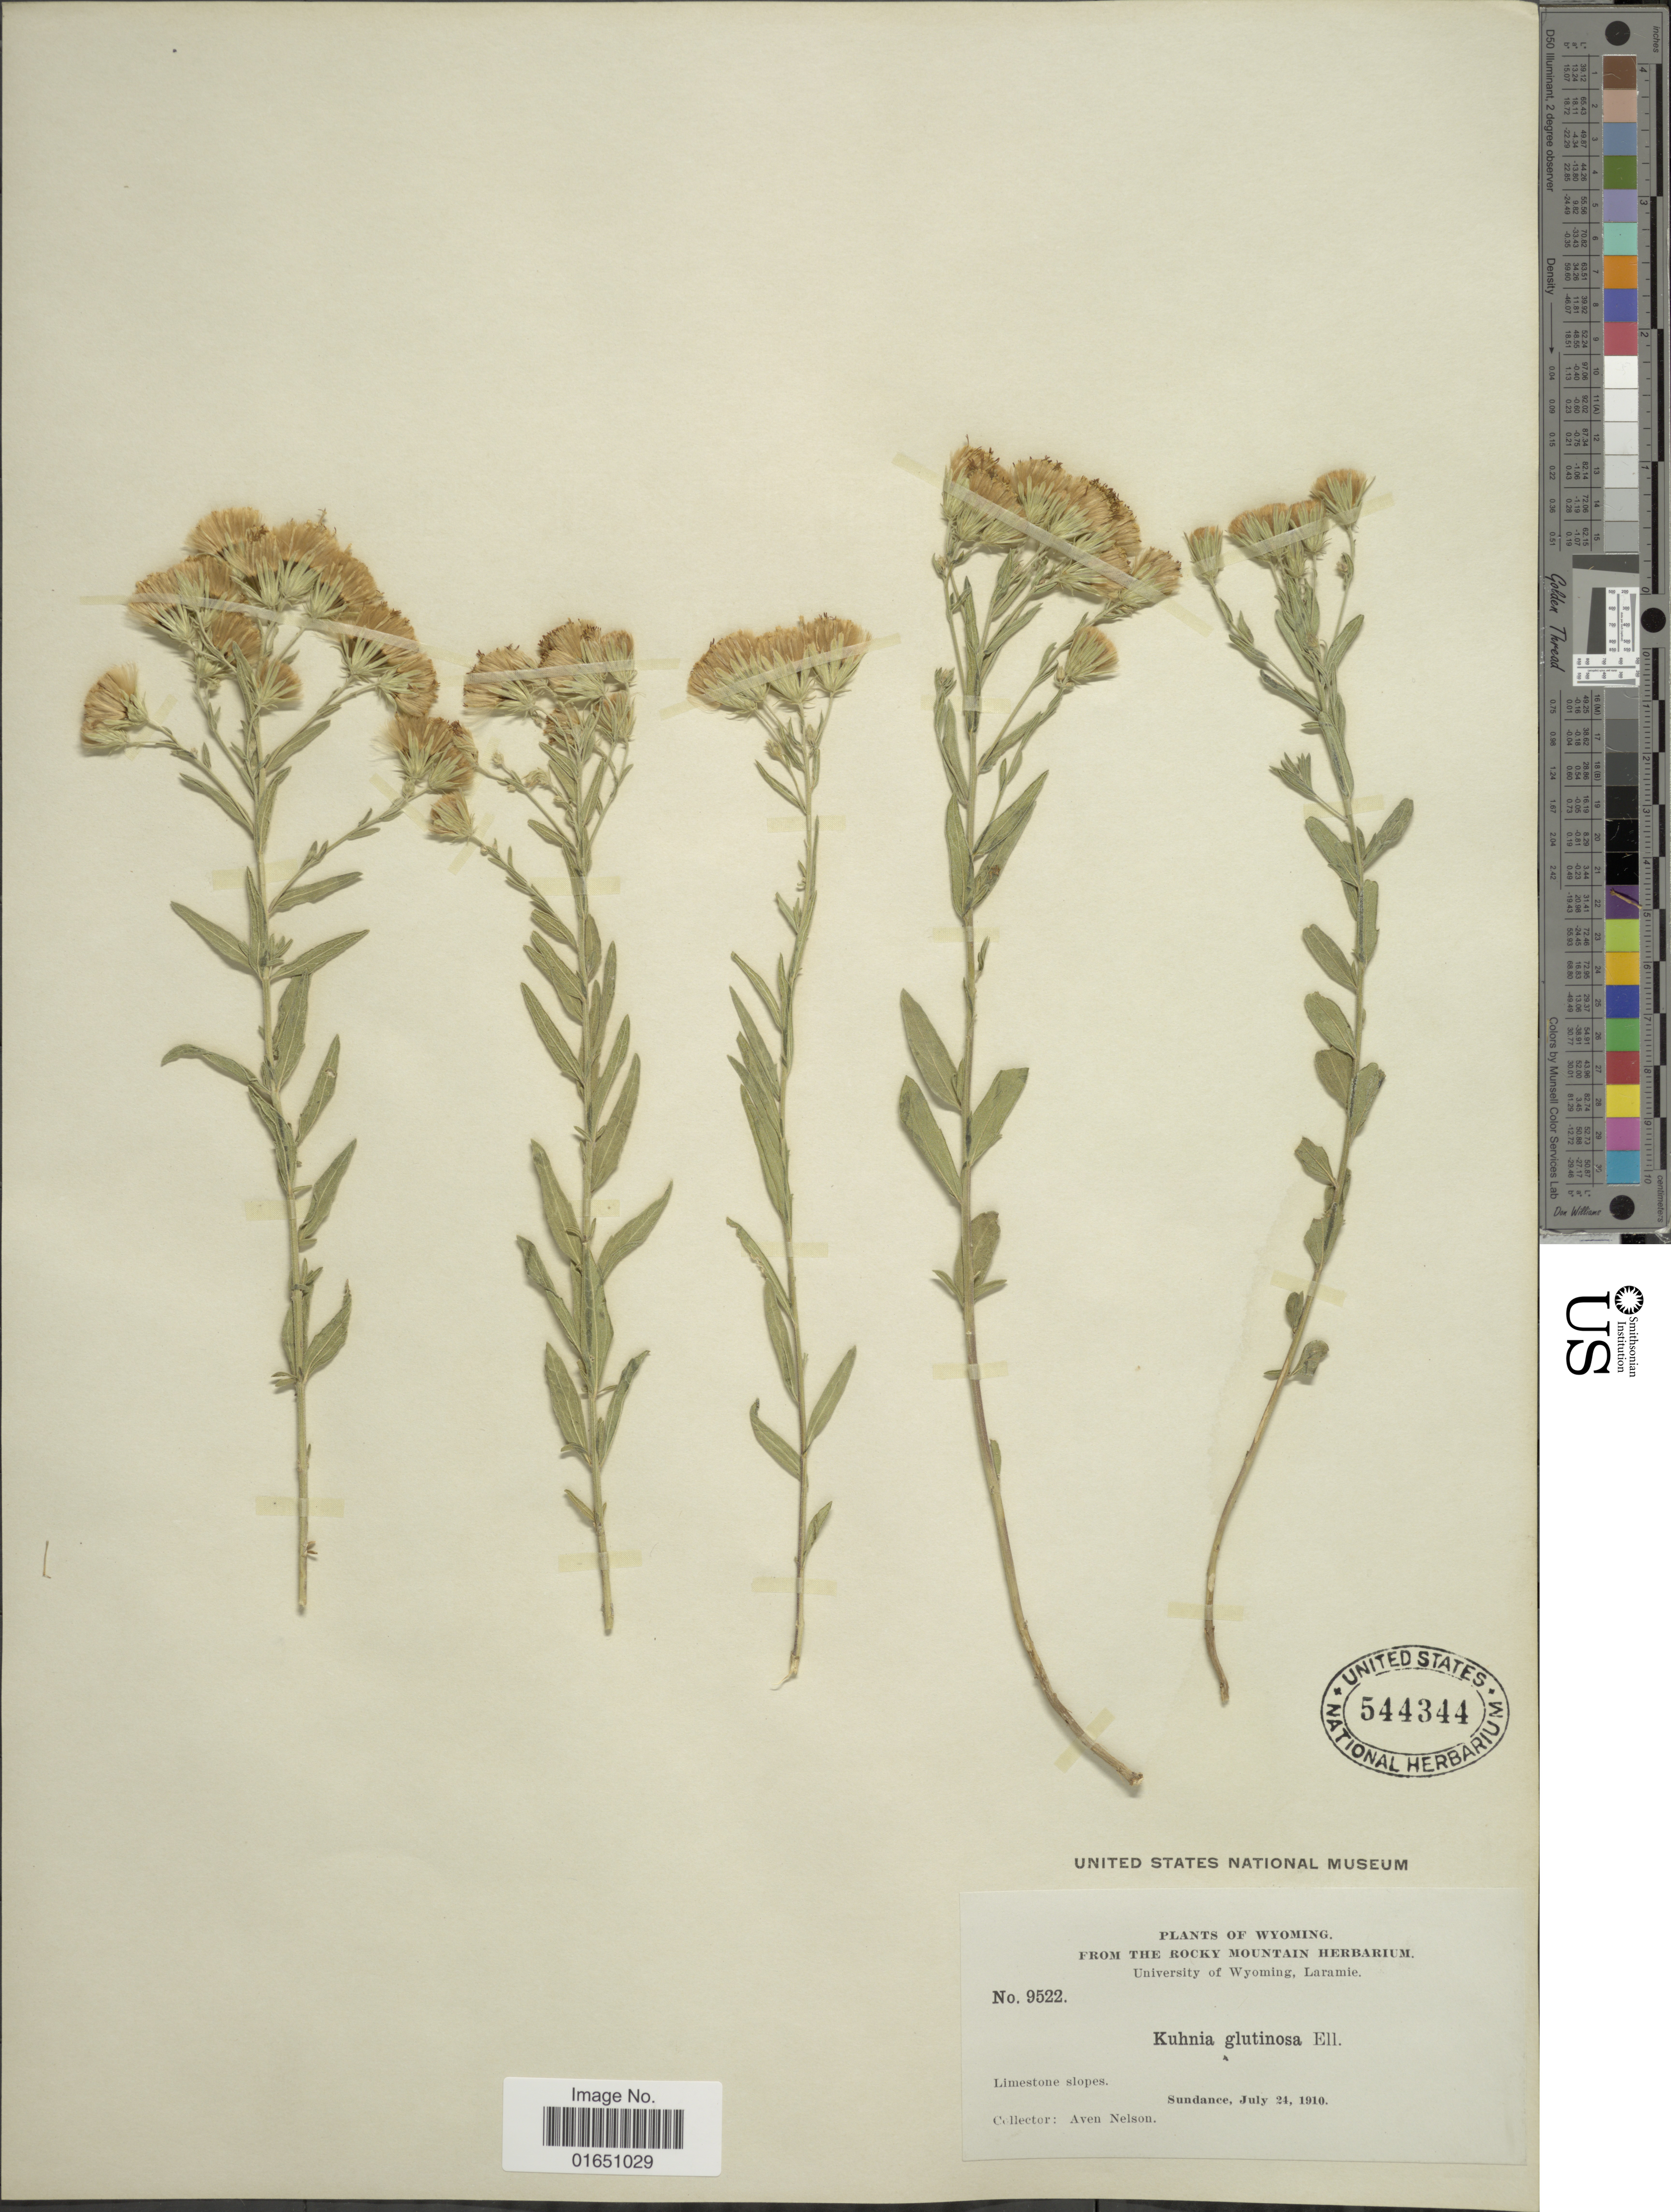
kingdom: Plantae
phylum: Tracheophyta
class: Magnoliopsida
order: Asterales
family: Asteraceae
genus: Brickellia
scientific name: Brickellia eupatorioides var. corymbulosa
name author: (Torr. & A. Gray) Shinners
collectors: A. Nelson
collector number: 9522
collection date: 1910-07-24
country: United States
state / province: Wyoming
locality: From The Rocky Mountain. University of Wyoming, Laramie. Limestone slopes. Sundance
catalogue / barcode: US 544344